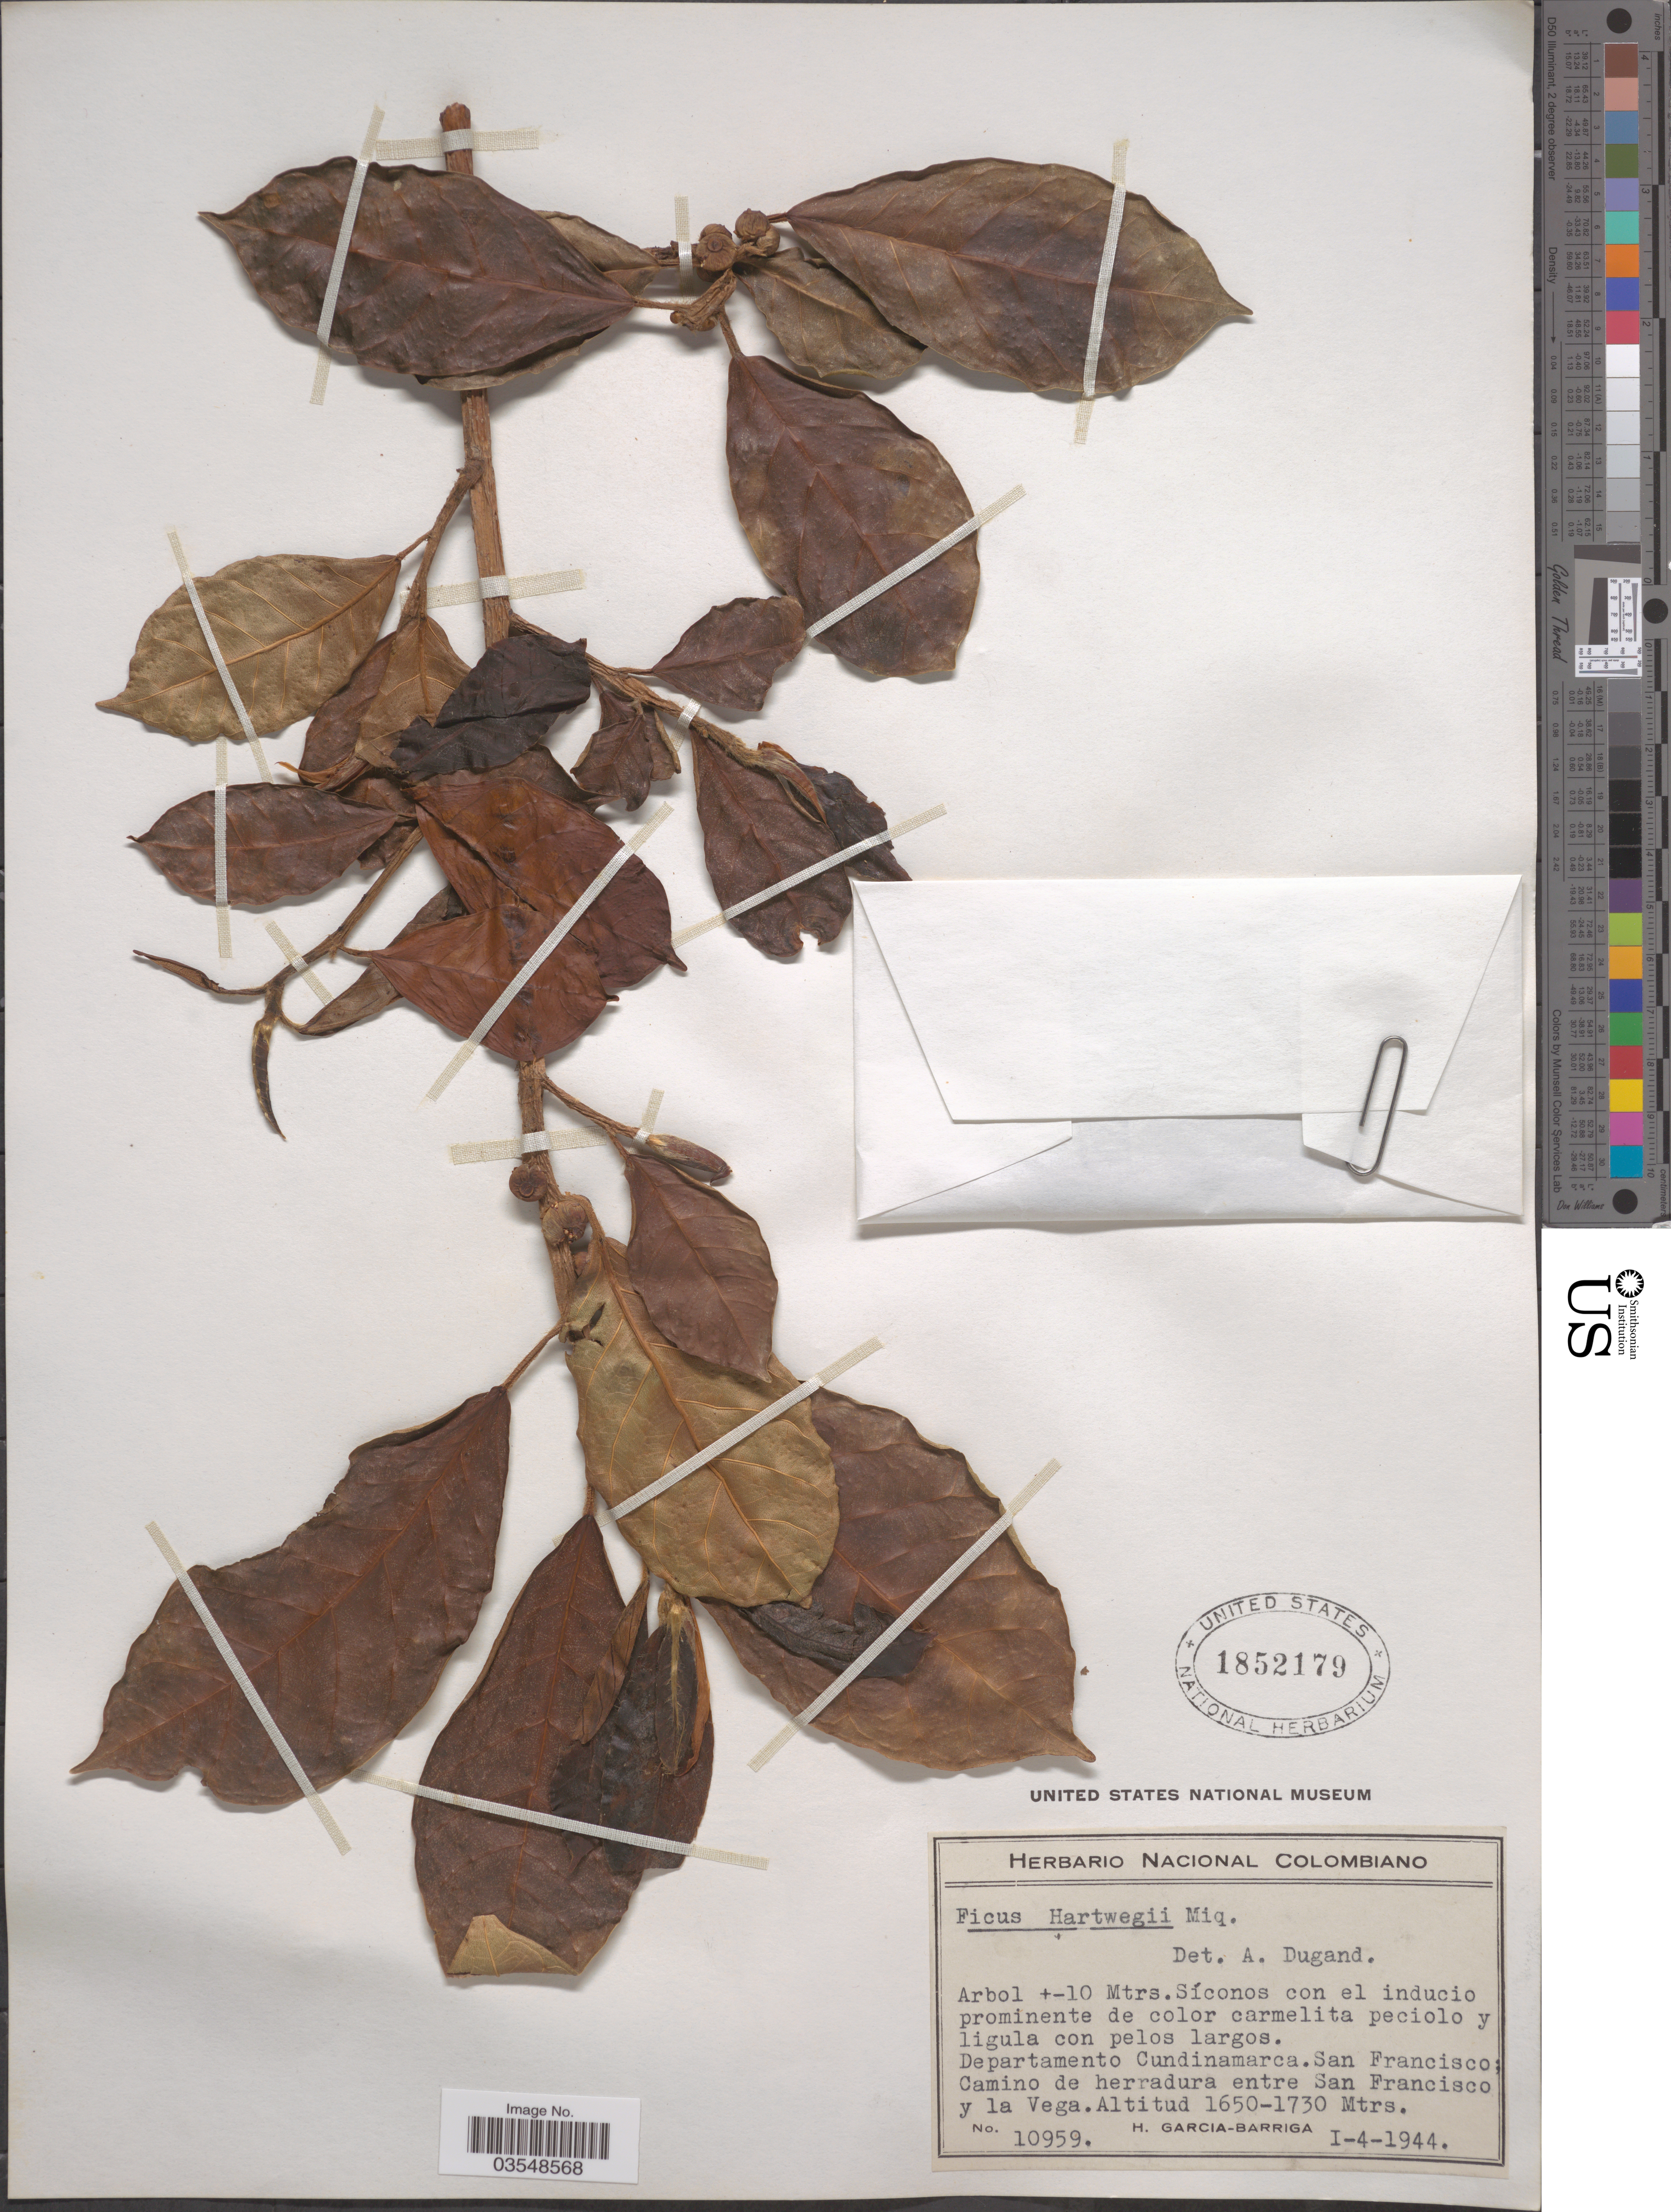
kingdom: Plantae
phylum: Tracheophyta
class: Magnoliopsida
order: Rosales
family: Moraceae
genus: Ficus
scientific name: Ficus hartwegii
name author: (Miq.) Miq.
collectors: H. García Barriga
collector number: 10959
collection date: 1944-01-04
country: Colombia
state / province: Cundinamarca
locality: Departamento Cundinamarca. San Francisco; Camino de herradura entre San Francisco y la Vega.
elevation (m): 1650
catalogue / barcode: US 1852179